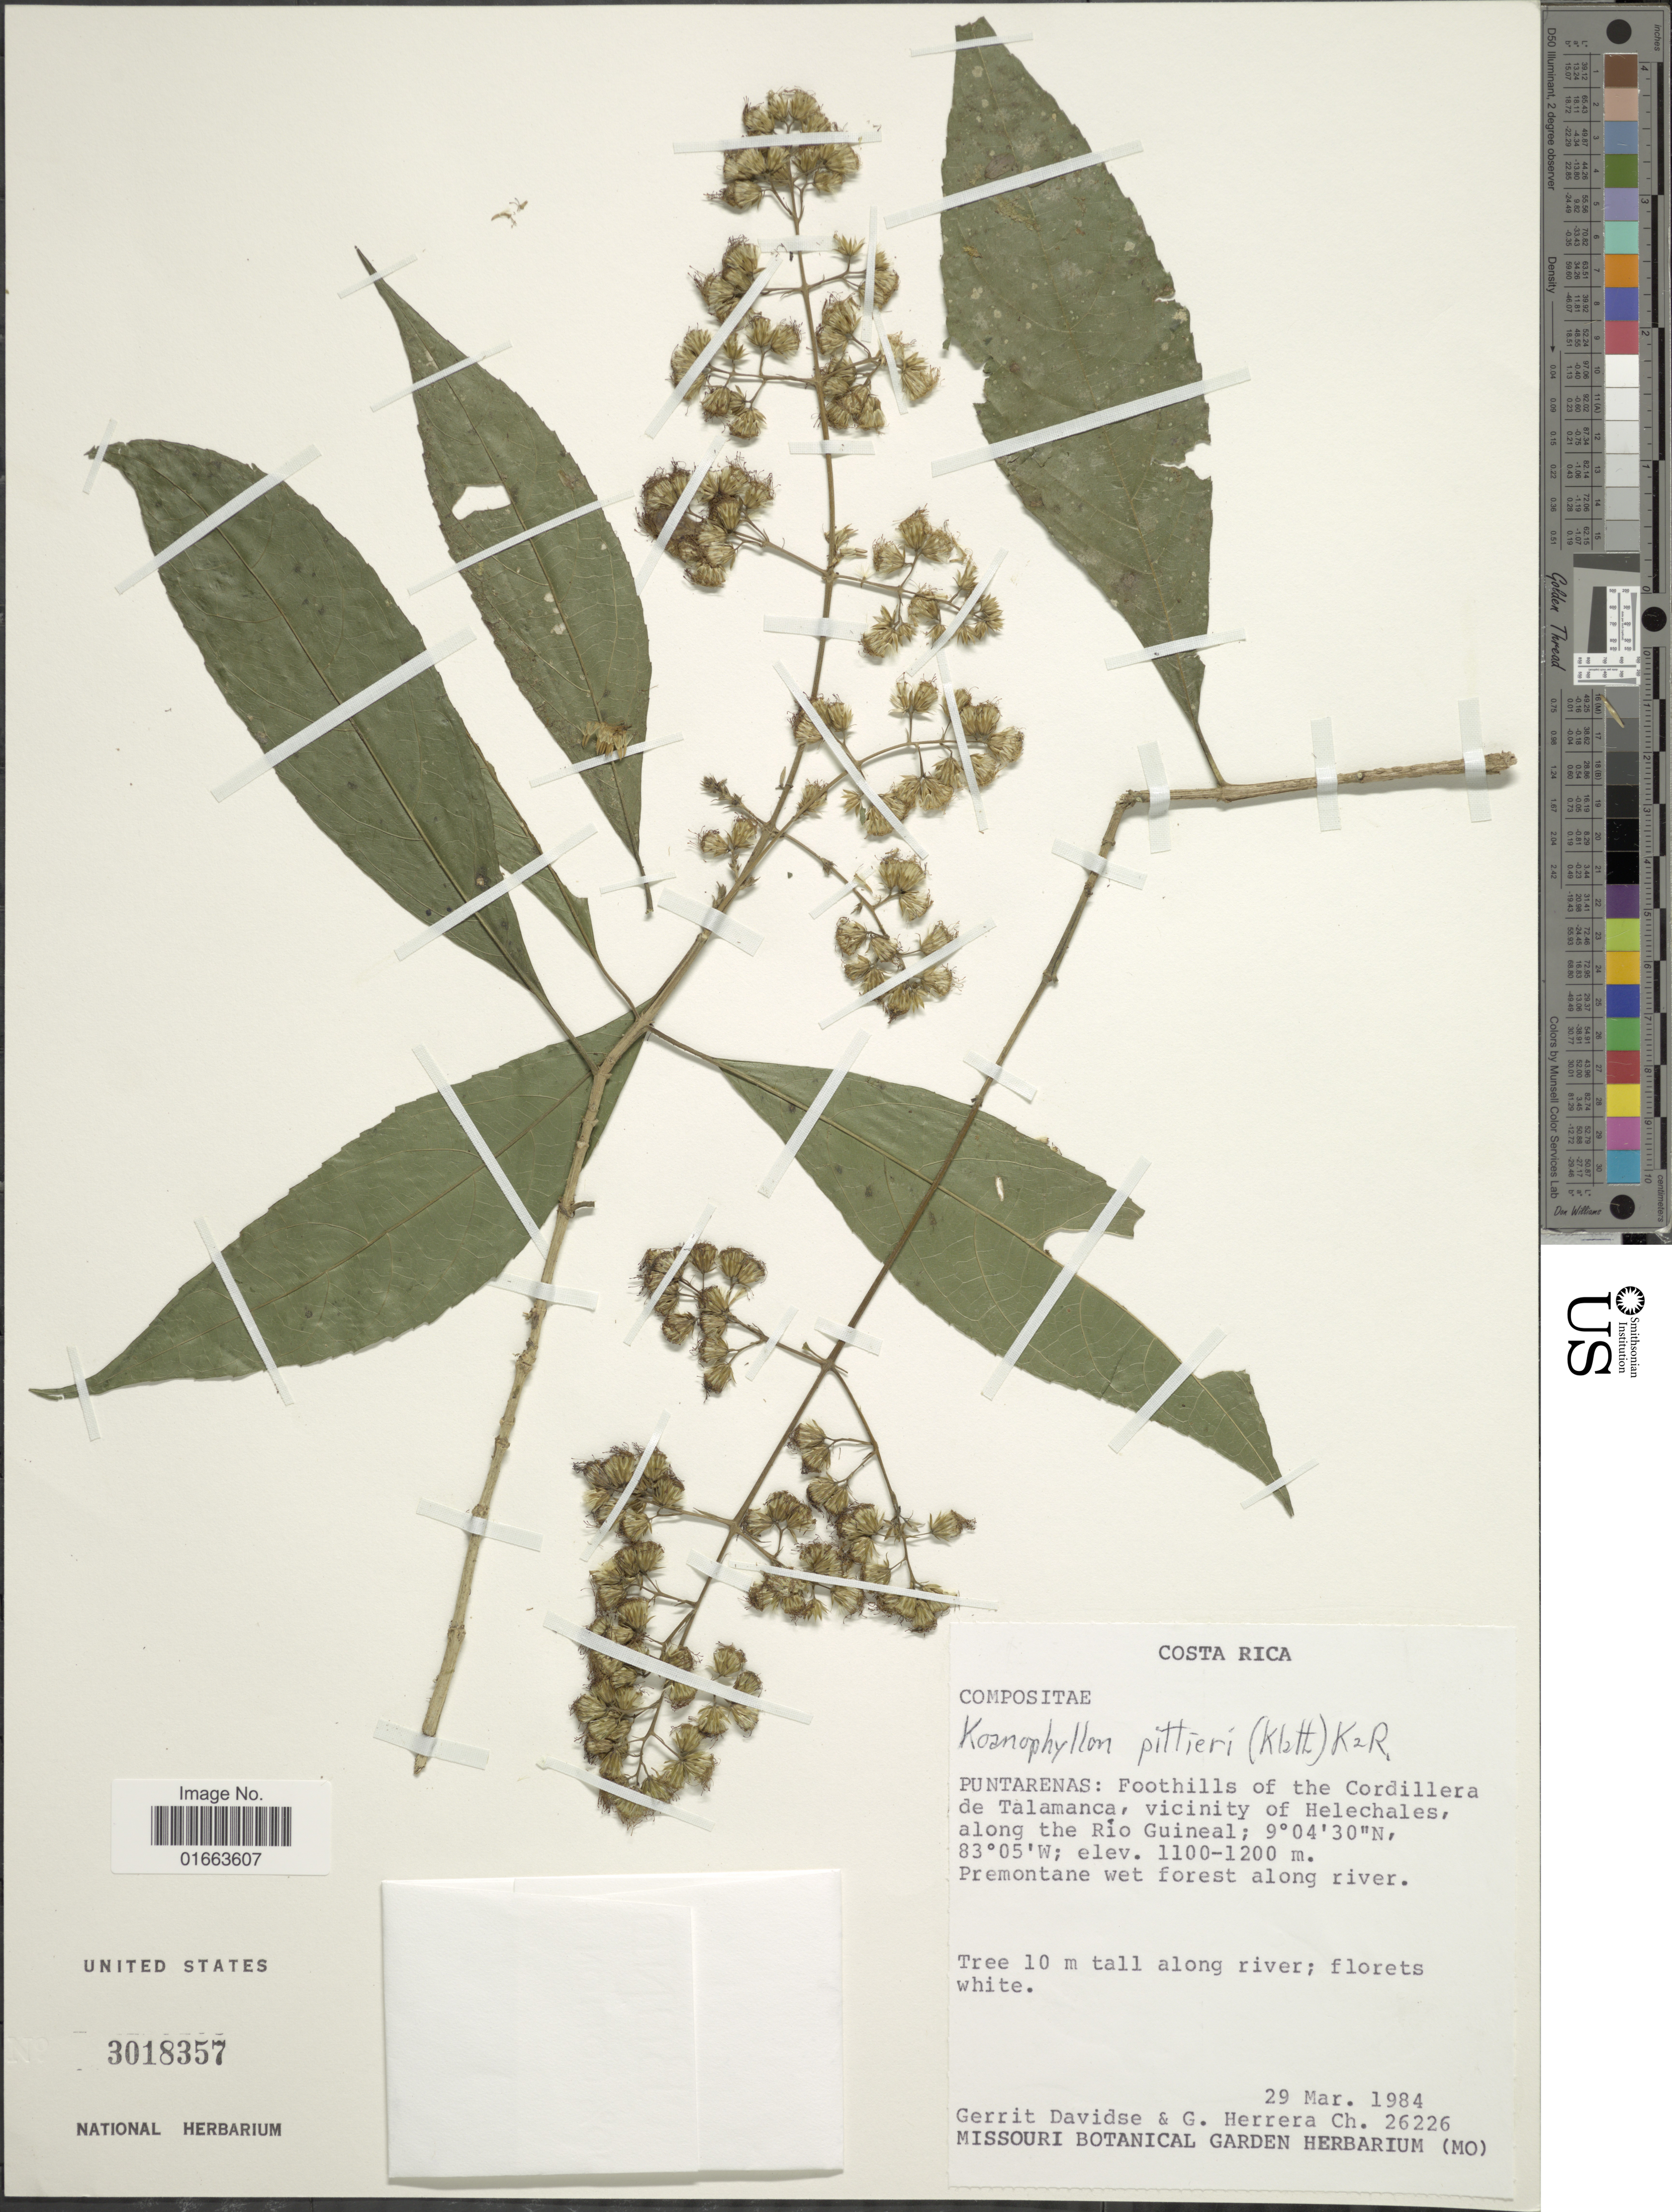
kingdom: Plantae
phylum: Tracheophyta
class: Magnoliopsida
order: Asterales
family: Asteraceae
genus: Koanophyllon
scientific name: Koanophyllon wetmorei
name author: (B.L. Rob.) R.M. King & H. Rob.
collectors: G. Davidse & G. Herrera Ch.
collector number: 26226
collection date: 1984-03-29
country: Costa Rica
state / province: Puntarenas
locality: Foothills of the Cordillera de Talamanca, vicinity of Helechales, along the Río Guineal, Premontane wet forest along river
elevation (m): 1100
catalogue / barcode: US 3018357